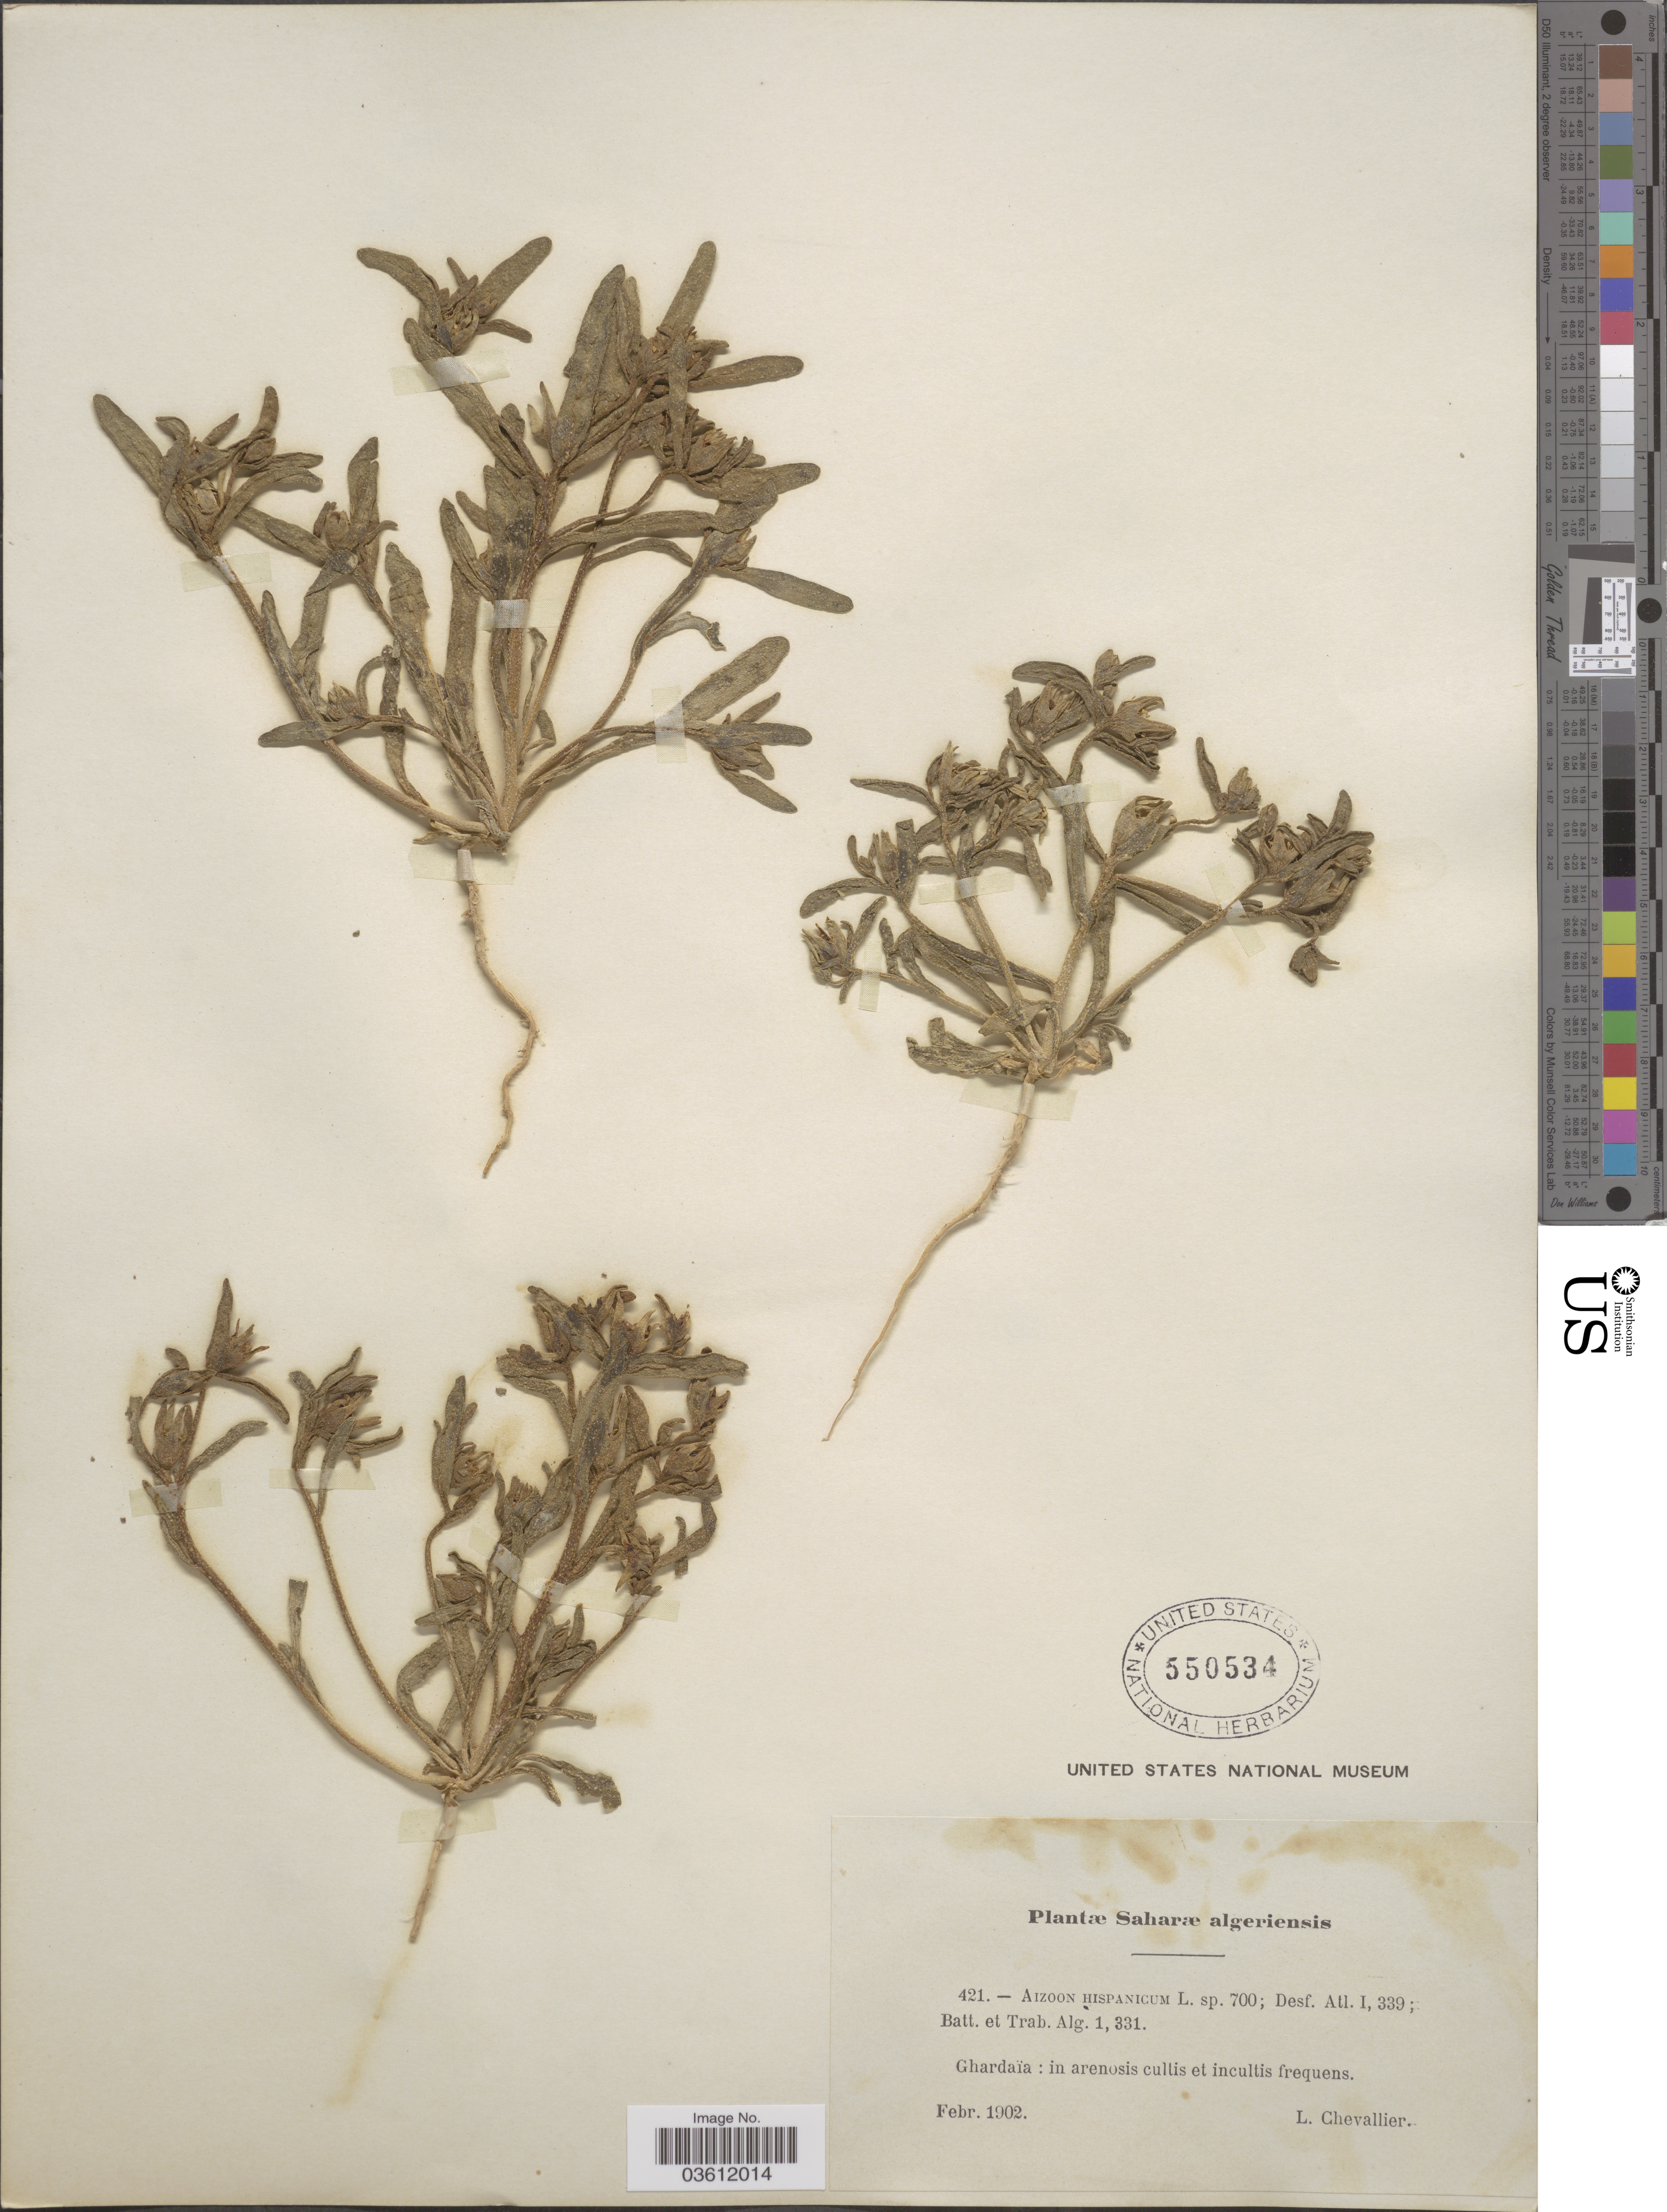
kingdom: Plantae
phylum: Tracheophyta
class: Magnoliopsida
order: Caryophyllales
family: Aizoaceae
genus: Aizoanthemopsis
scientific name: Aizoanthemopsis hispanica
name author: (L.) Klak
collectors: L. Chevallier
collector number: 421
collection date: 1902-02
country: Algeria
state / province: Ghardaïa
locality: Saharæ algeriensis.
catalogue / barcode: US 550534